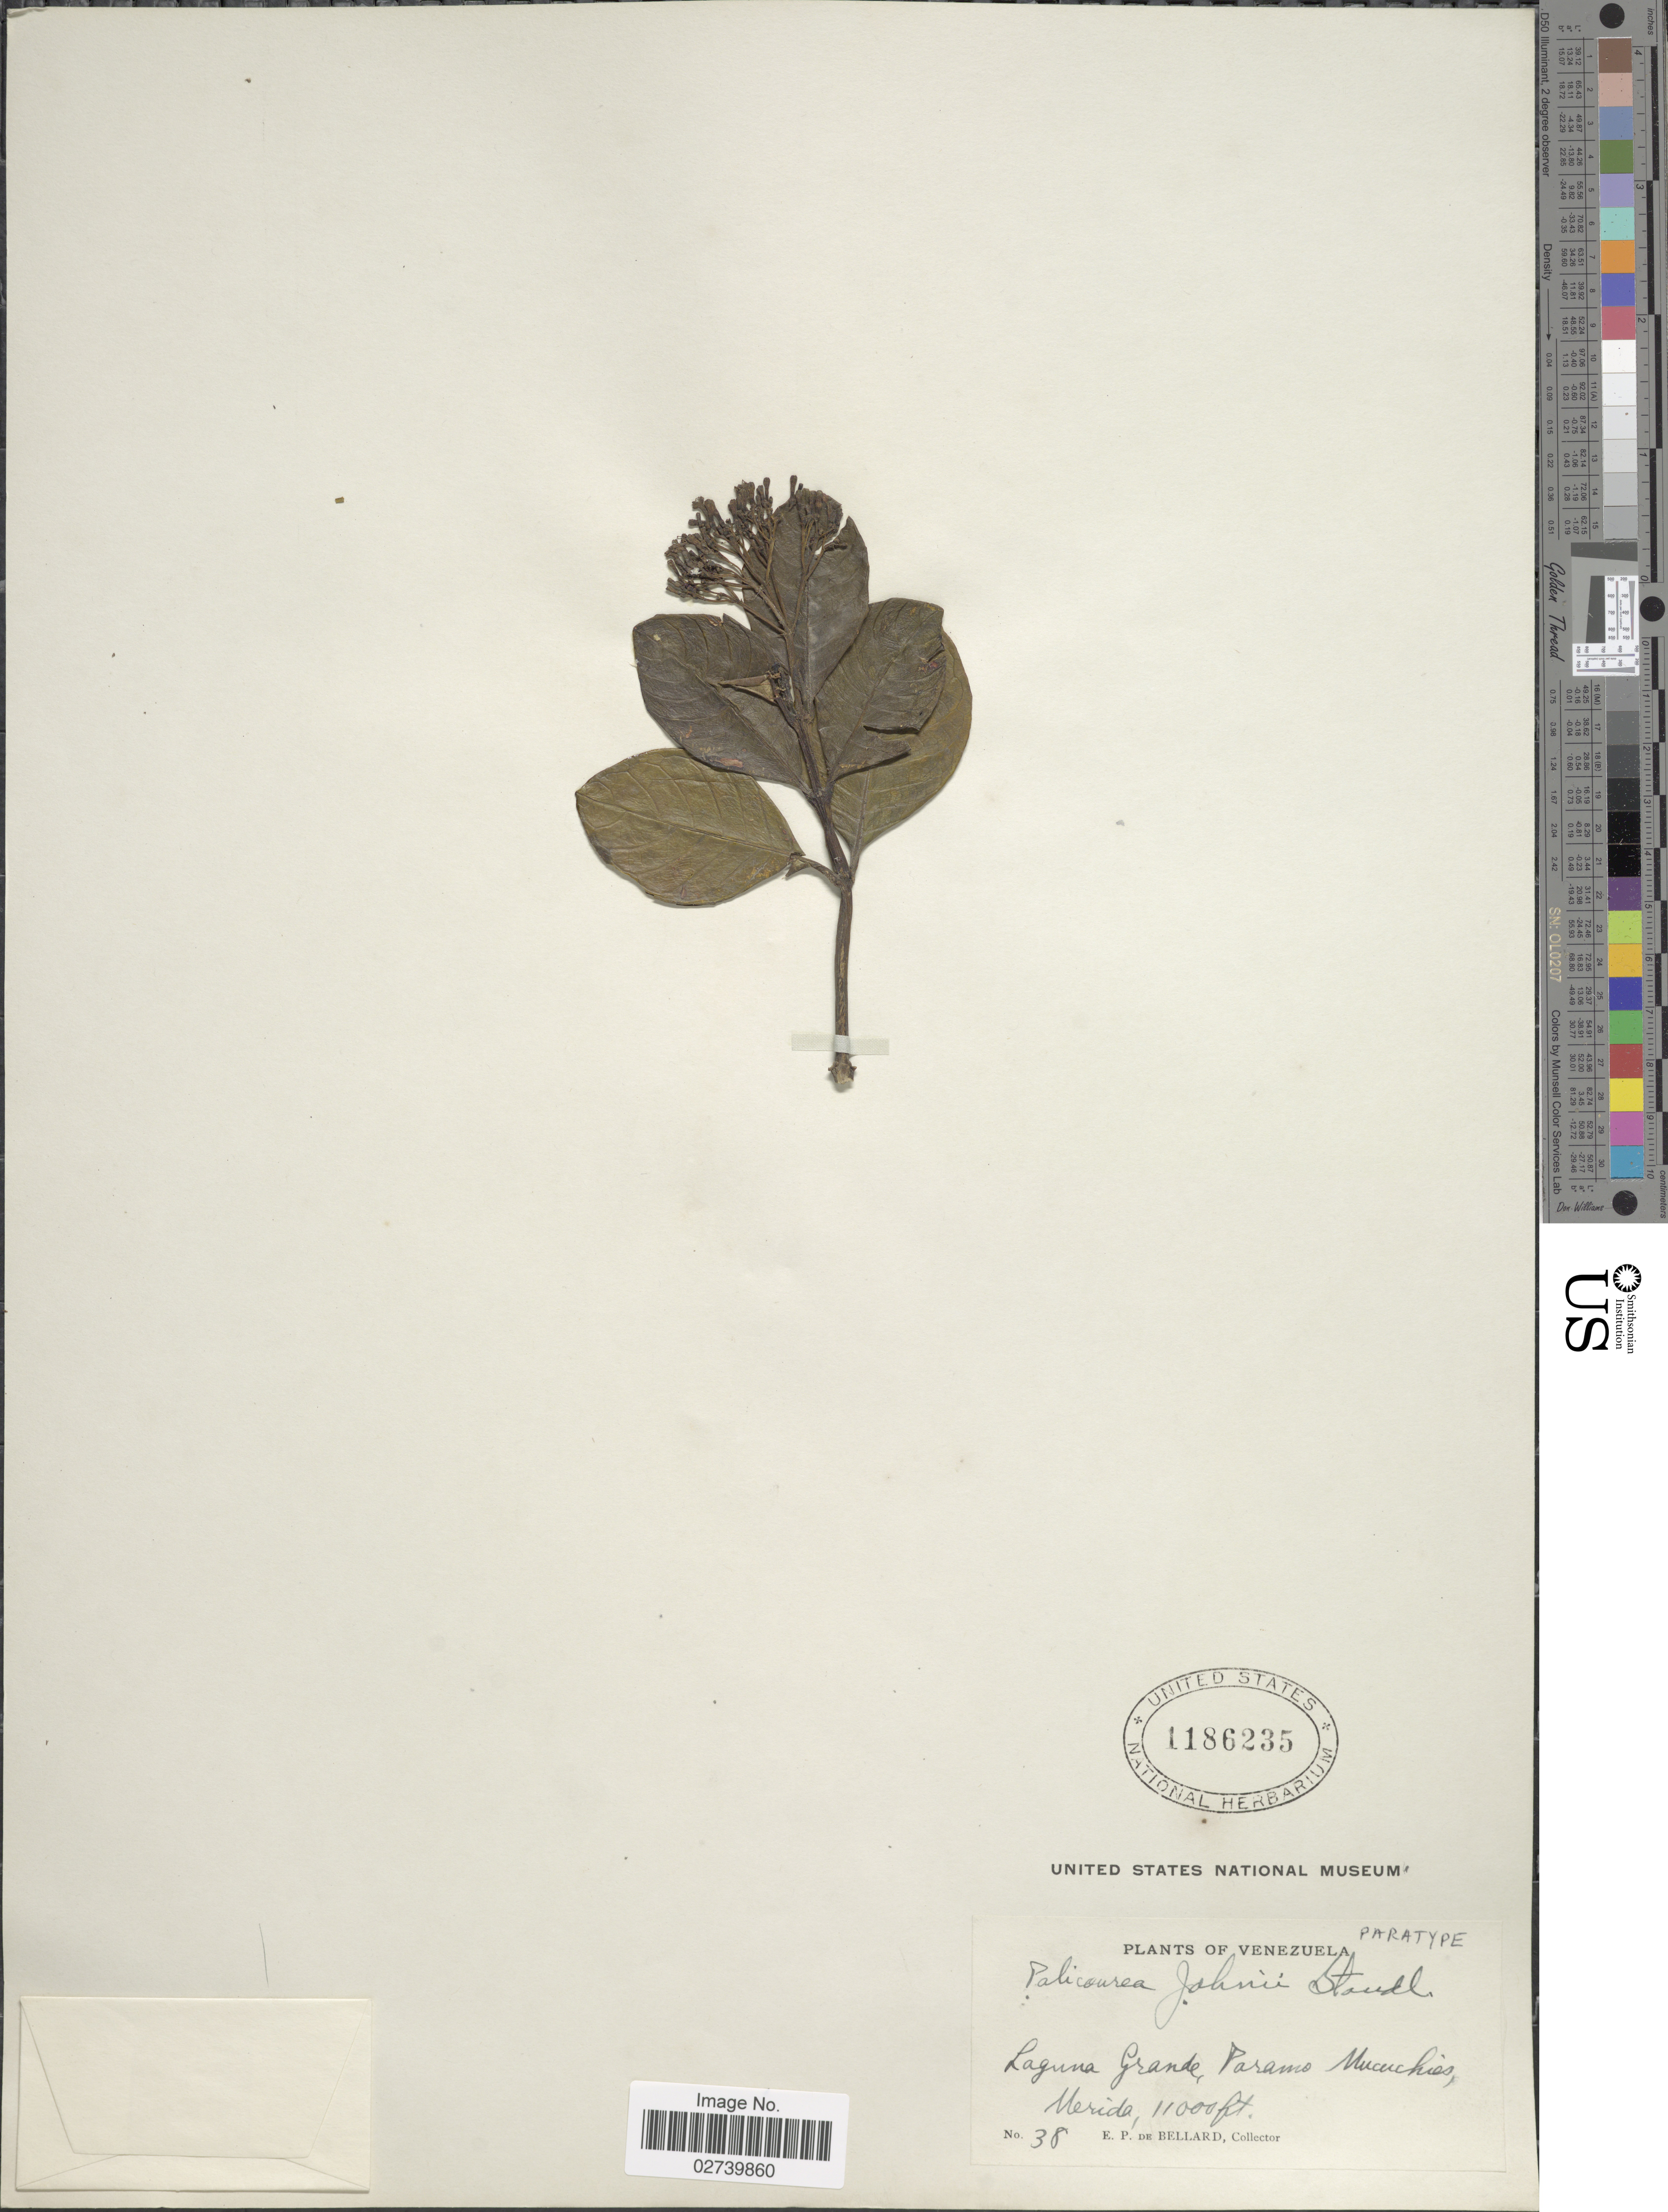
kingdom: Plantae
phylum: Tracheophyta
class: Magnoliopsida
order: Gentianales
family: Rubiaceae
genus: Palicourea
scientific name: Palicourea jahnii Standl.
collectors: E. de Bellard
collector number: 38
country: Venezuela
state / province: Mérida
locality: Laguna Grande, Paramo Mucuchies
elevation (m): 3353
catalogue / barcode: US 1186235